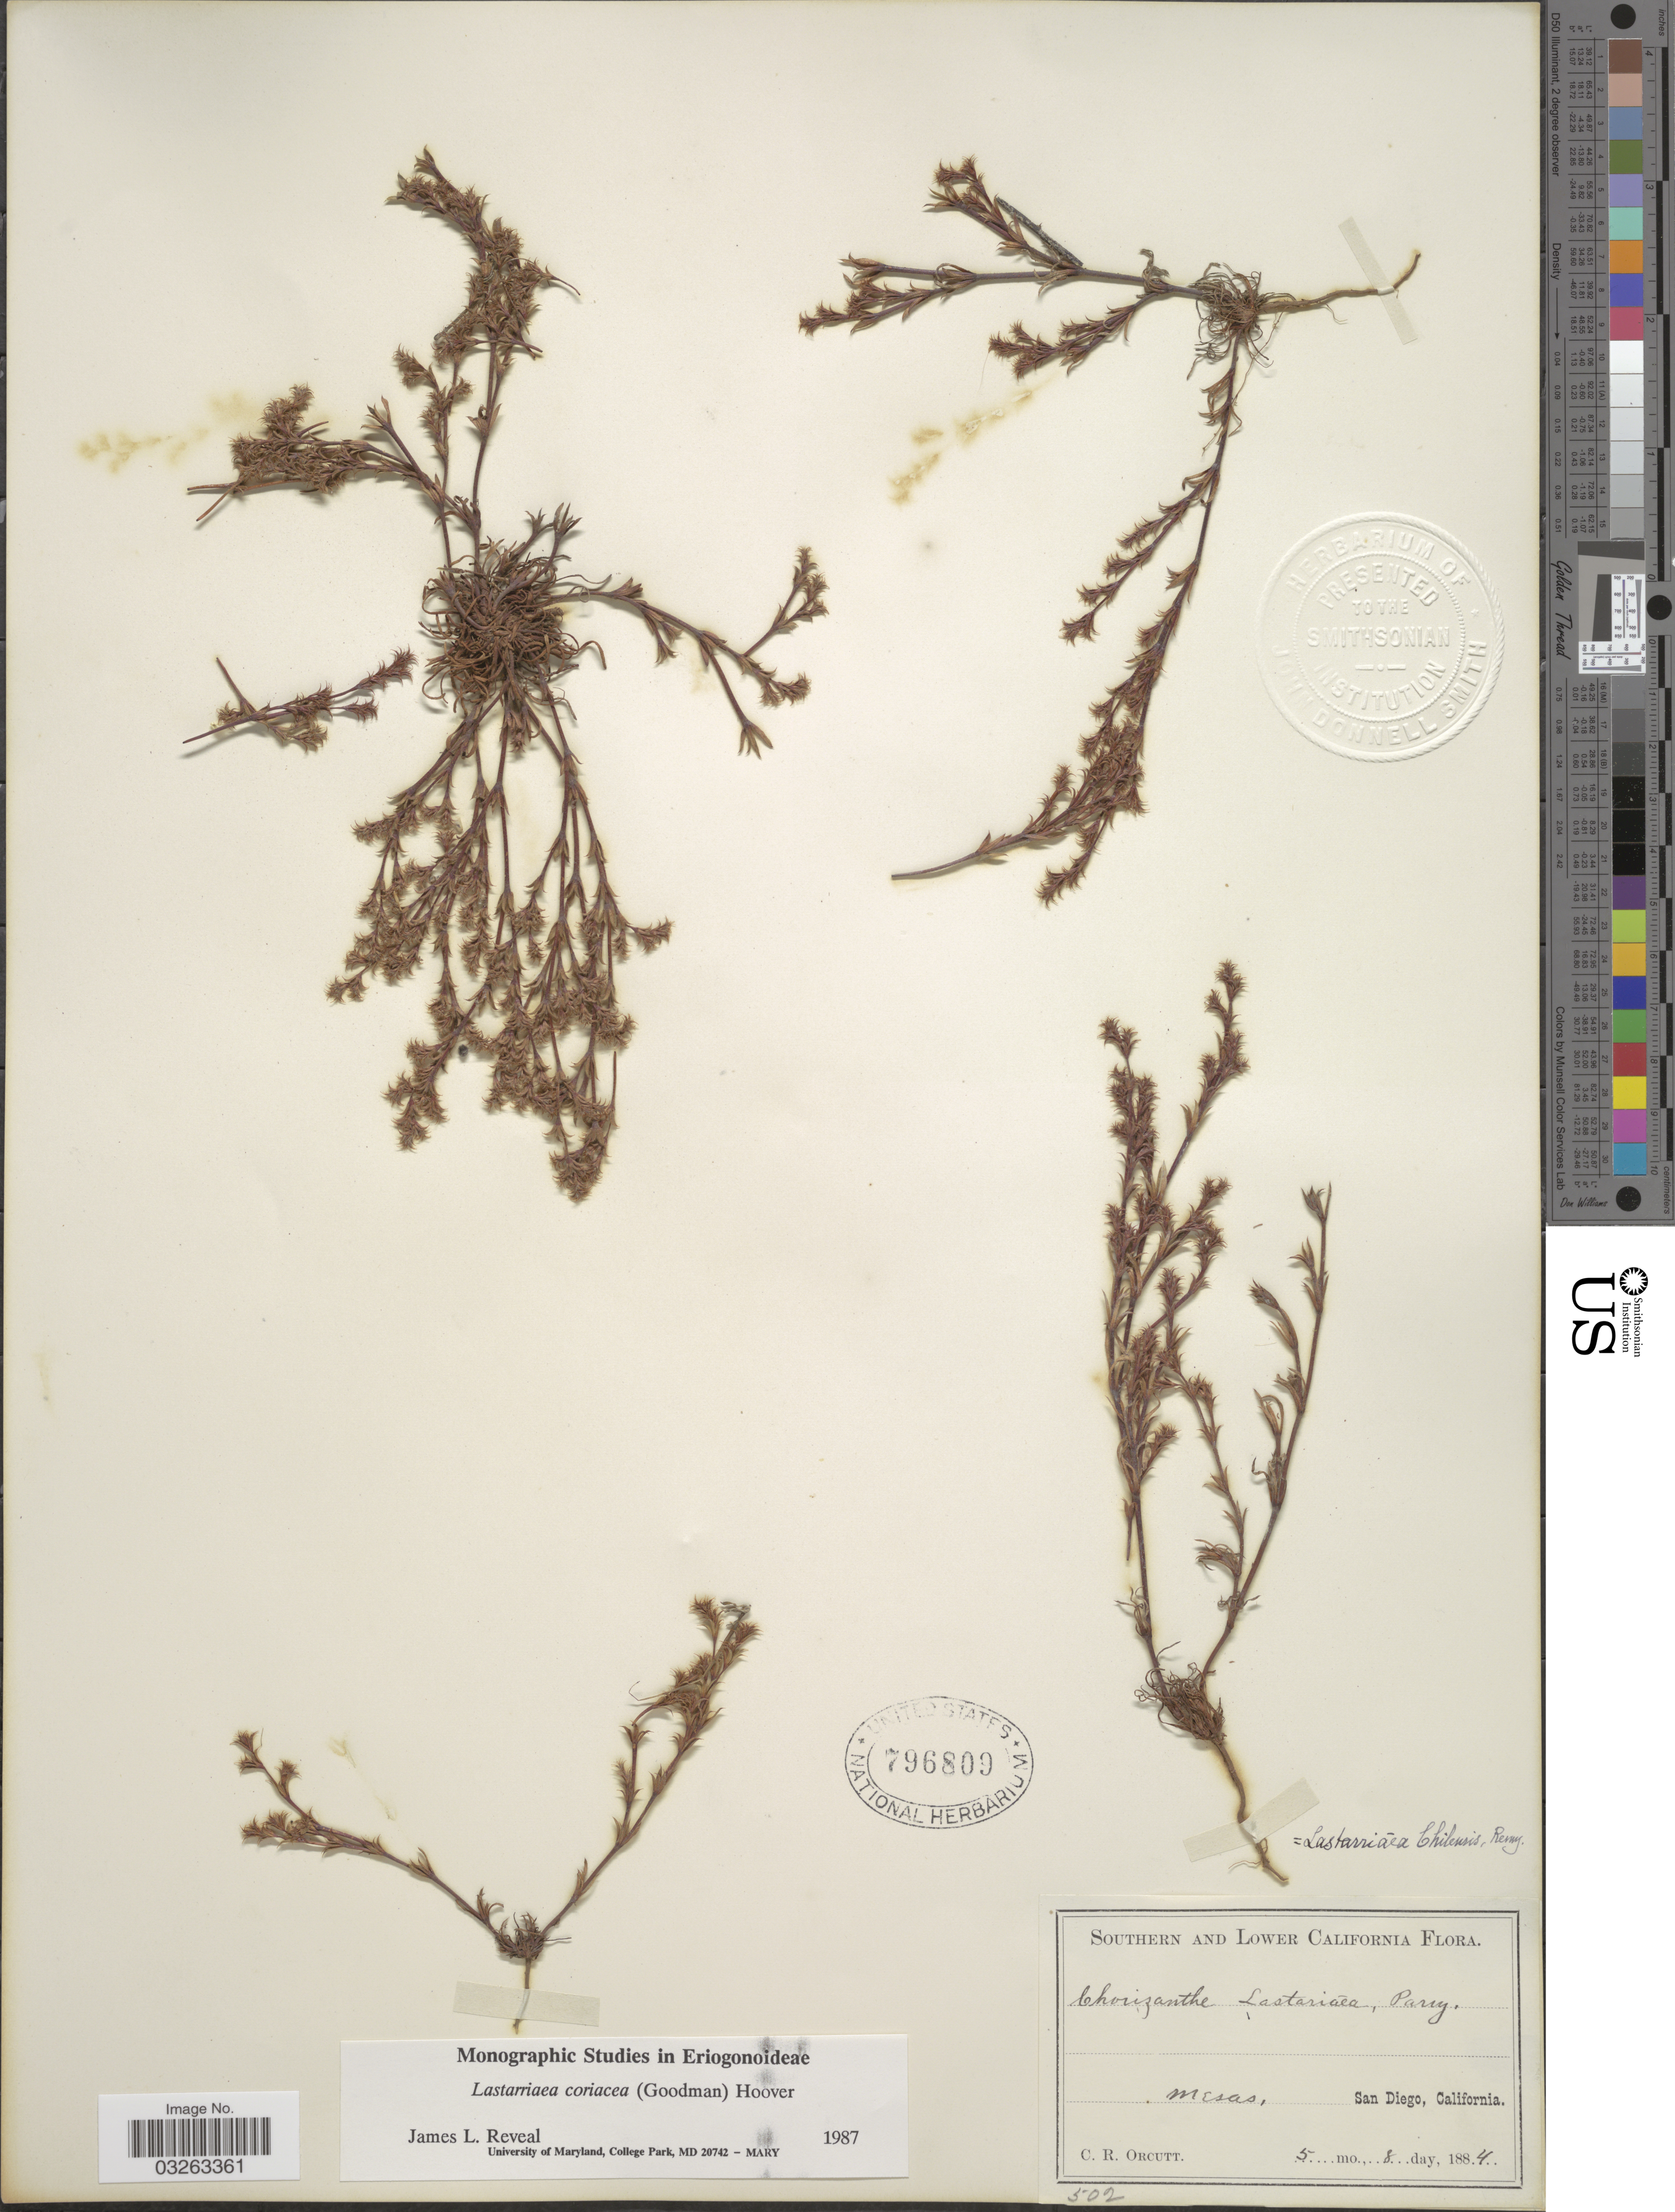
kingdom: Plantae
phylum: Tracheophyta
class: Magnoliopsida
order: Caryophyllales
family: Polygonaceae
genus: Lastarriaea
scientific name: Lastarriaea coriacea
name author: (Goodman) Hoover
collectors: C. R. Orcutt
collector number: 502?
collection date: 1884-05-08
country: United States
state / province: California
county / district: San Diego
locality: Southern California. Mesas, San Diego.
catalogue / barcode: US 796809